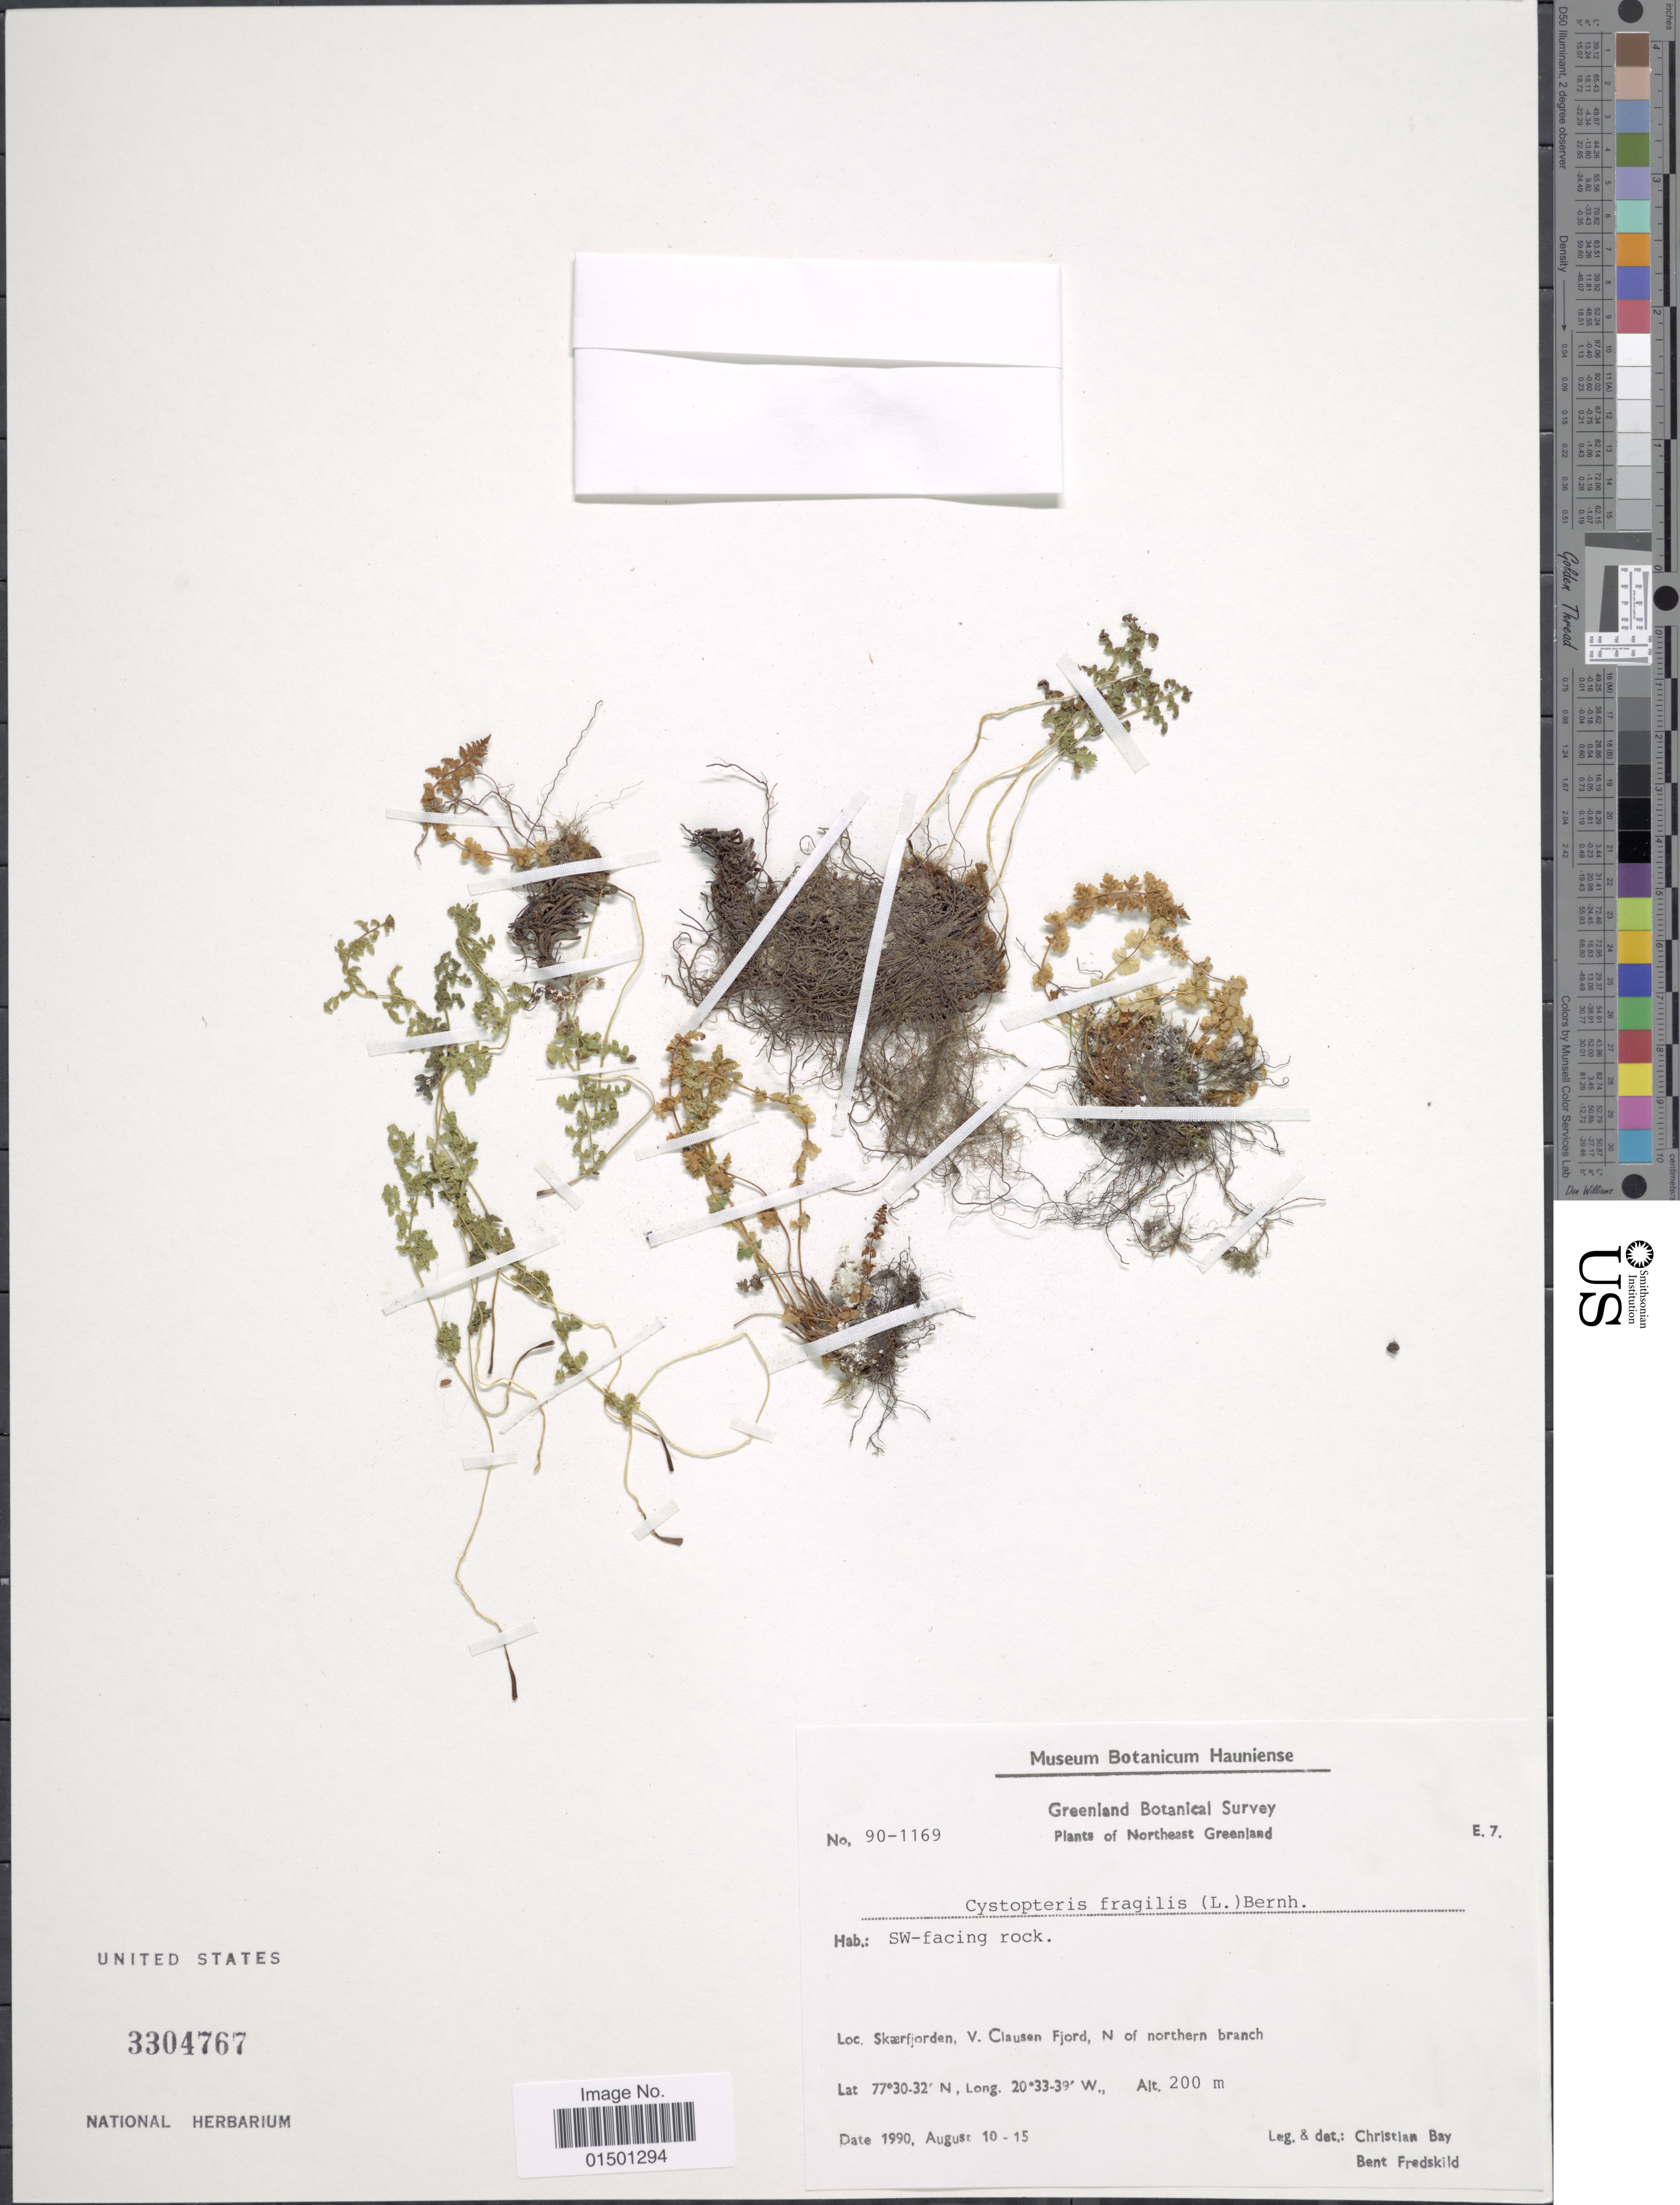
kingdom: Plantae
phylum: Tracheophyta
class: Polypodiopsida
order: Polypodiales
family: Cystopteridaceae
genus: Cystopteris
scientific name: Cystopteris fragilis var. dickieana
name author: B. Boivin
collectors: C. Bay & B. Fredskild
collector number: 90-1169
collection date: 1990-08-10/1990-08-15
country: Greenland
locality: Northeast Greenland, Skaerfjorden, V. Clausen Fjord, N of northern branch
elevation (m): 200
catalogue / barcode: US 3304767